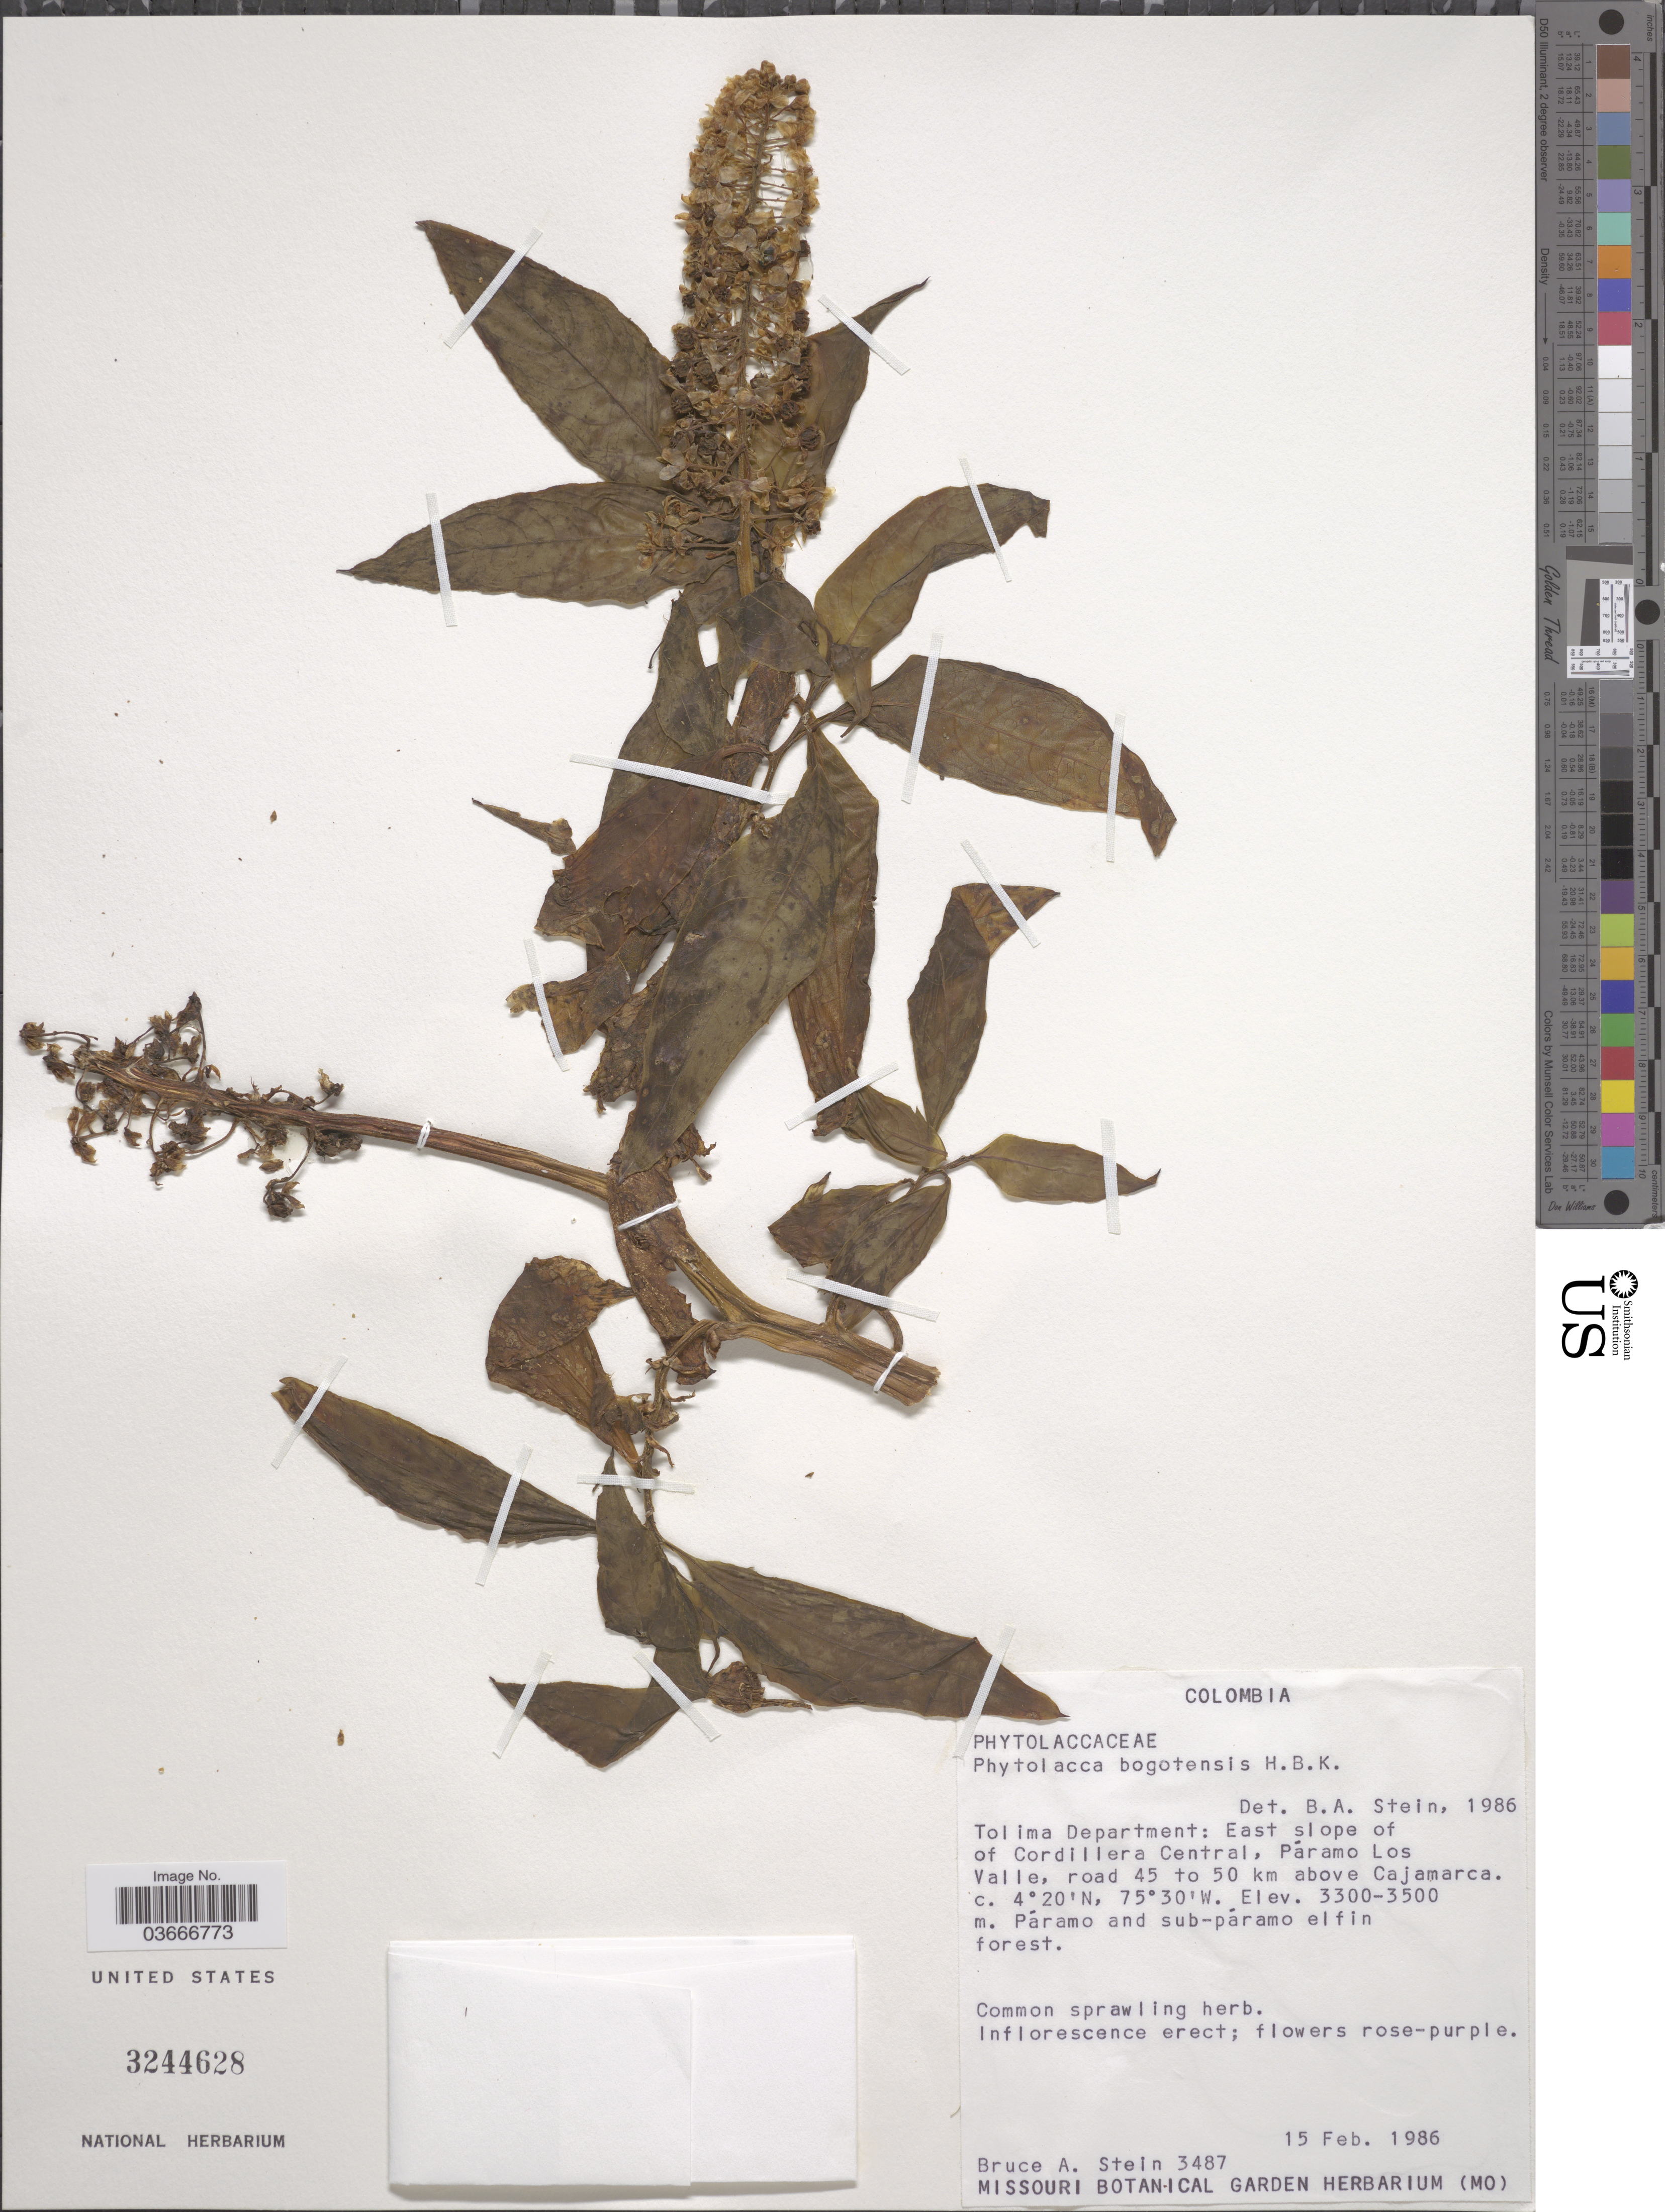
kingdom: Plantae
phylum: Tracheophyta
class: Magnoliopsida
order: Caryophyllales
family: Phytolaccaceae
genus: Phytolacca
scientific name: Phytolacca bogotensis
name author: Kunth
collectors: B. A. Stein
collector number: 3487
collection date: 1986-02-15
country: Colombia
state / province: Tolima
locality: Tolima Department: East slope of of Cordillera Central, Páramo Los Valle, road 45 to 50 km above Cajamarca. Páramo and sub-páramo elfin forest.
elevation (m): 3300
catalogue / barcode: US 3244628